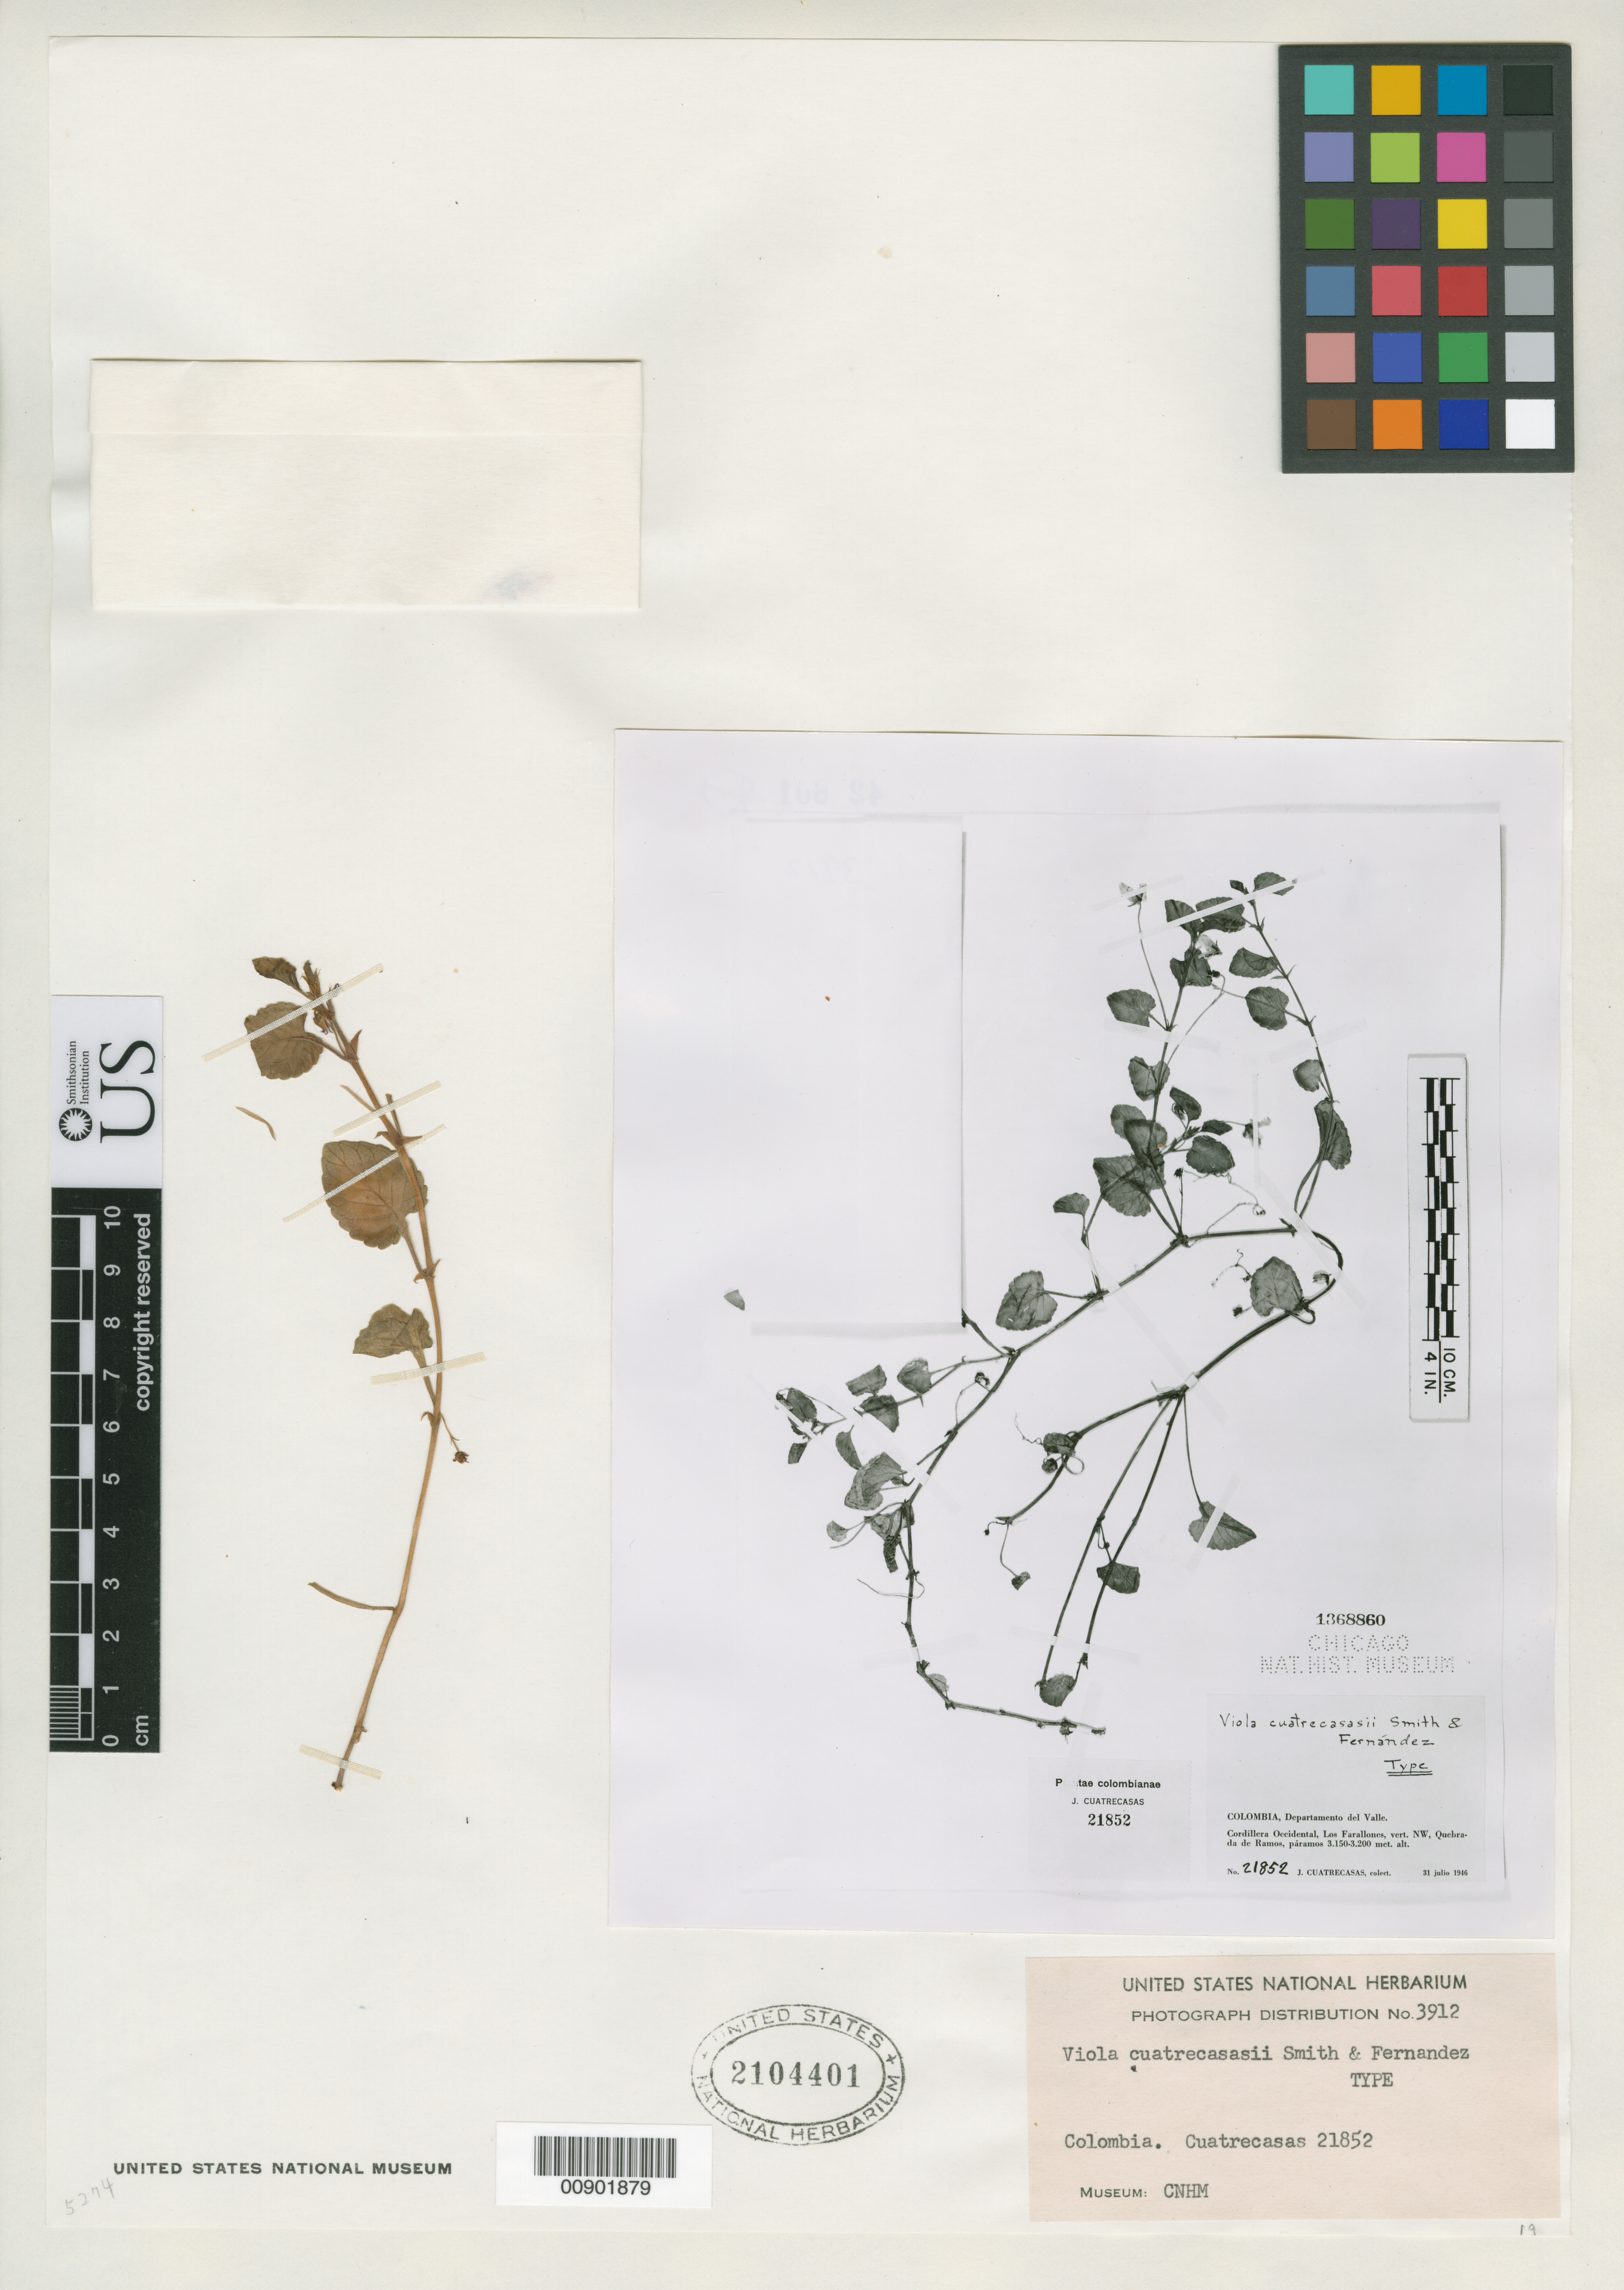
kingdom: Plantae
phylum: Tracheophyta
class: Magnoliopsida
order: Malpighiales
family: Violaceae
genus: Viola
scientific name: Viola cuatrecasasii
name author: L.B. Sm. & A. Fernández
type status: Isotype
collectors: J. Cuatrecasas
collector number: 21852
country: Colombia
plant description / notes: This sheet mounted with photograph and fragment of (holo?)type ex herb. Chicago Nat. Hist. Museum.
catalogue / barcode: US 2104401